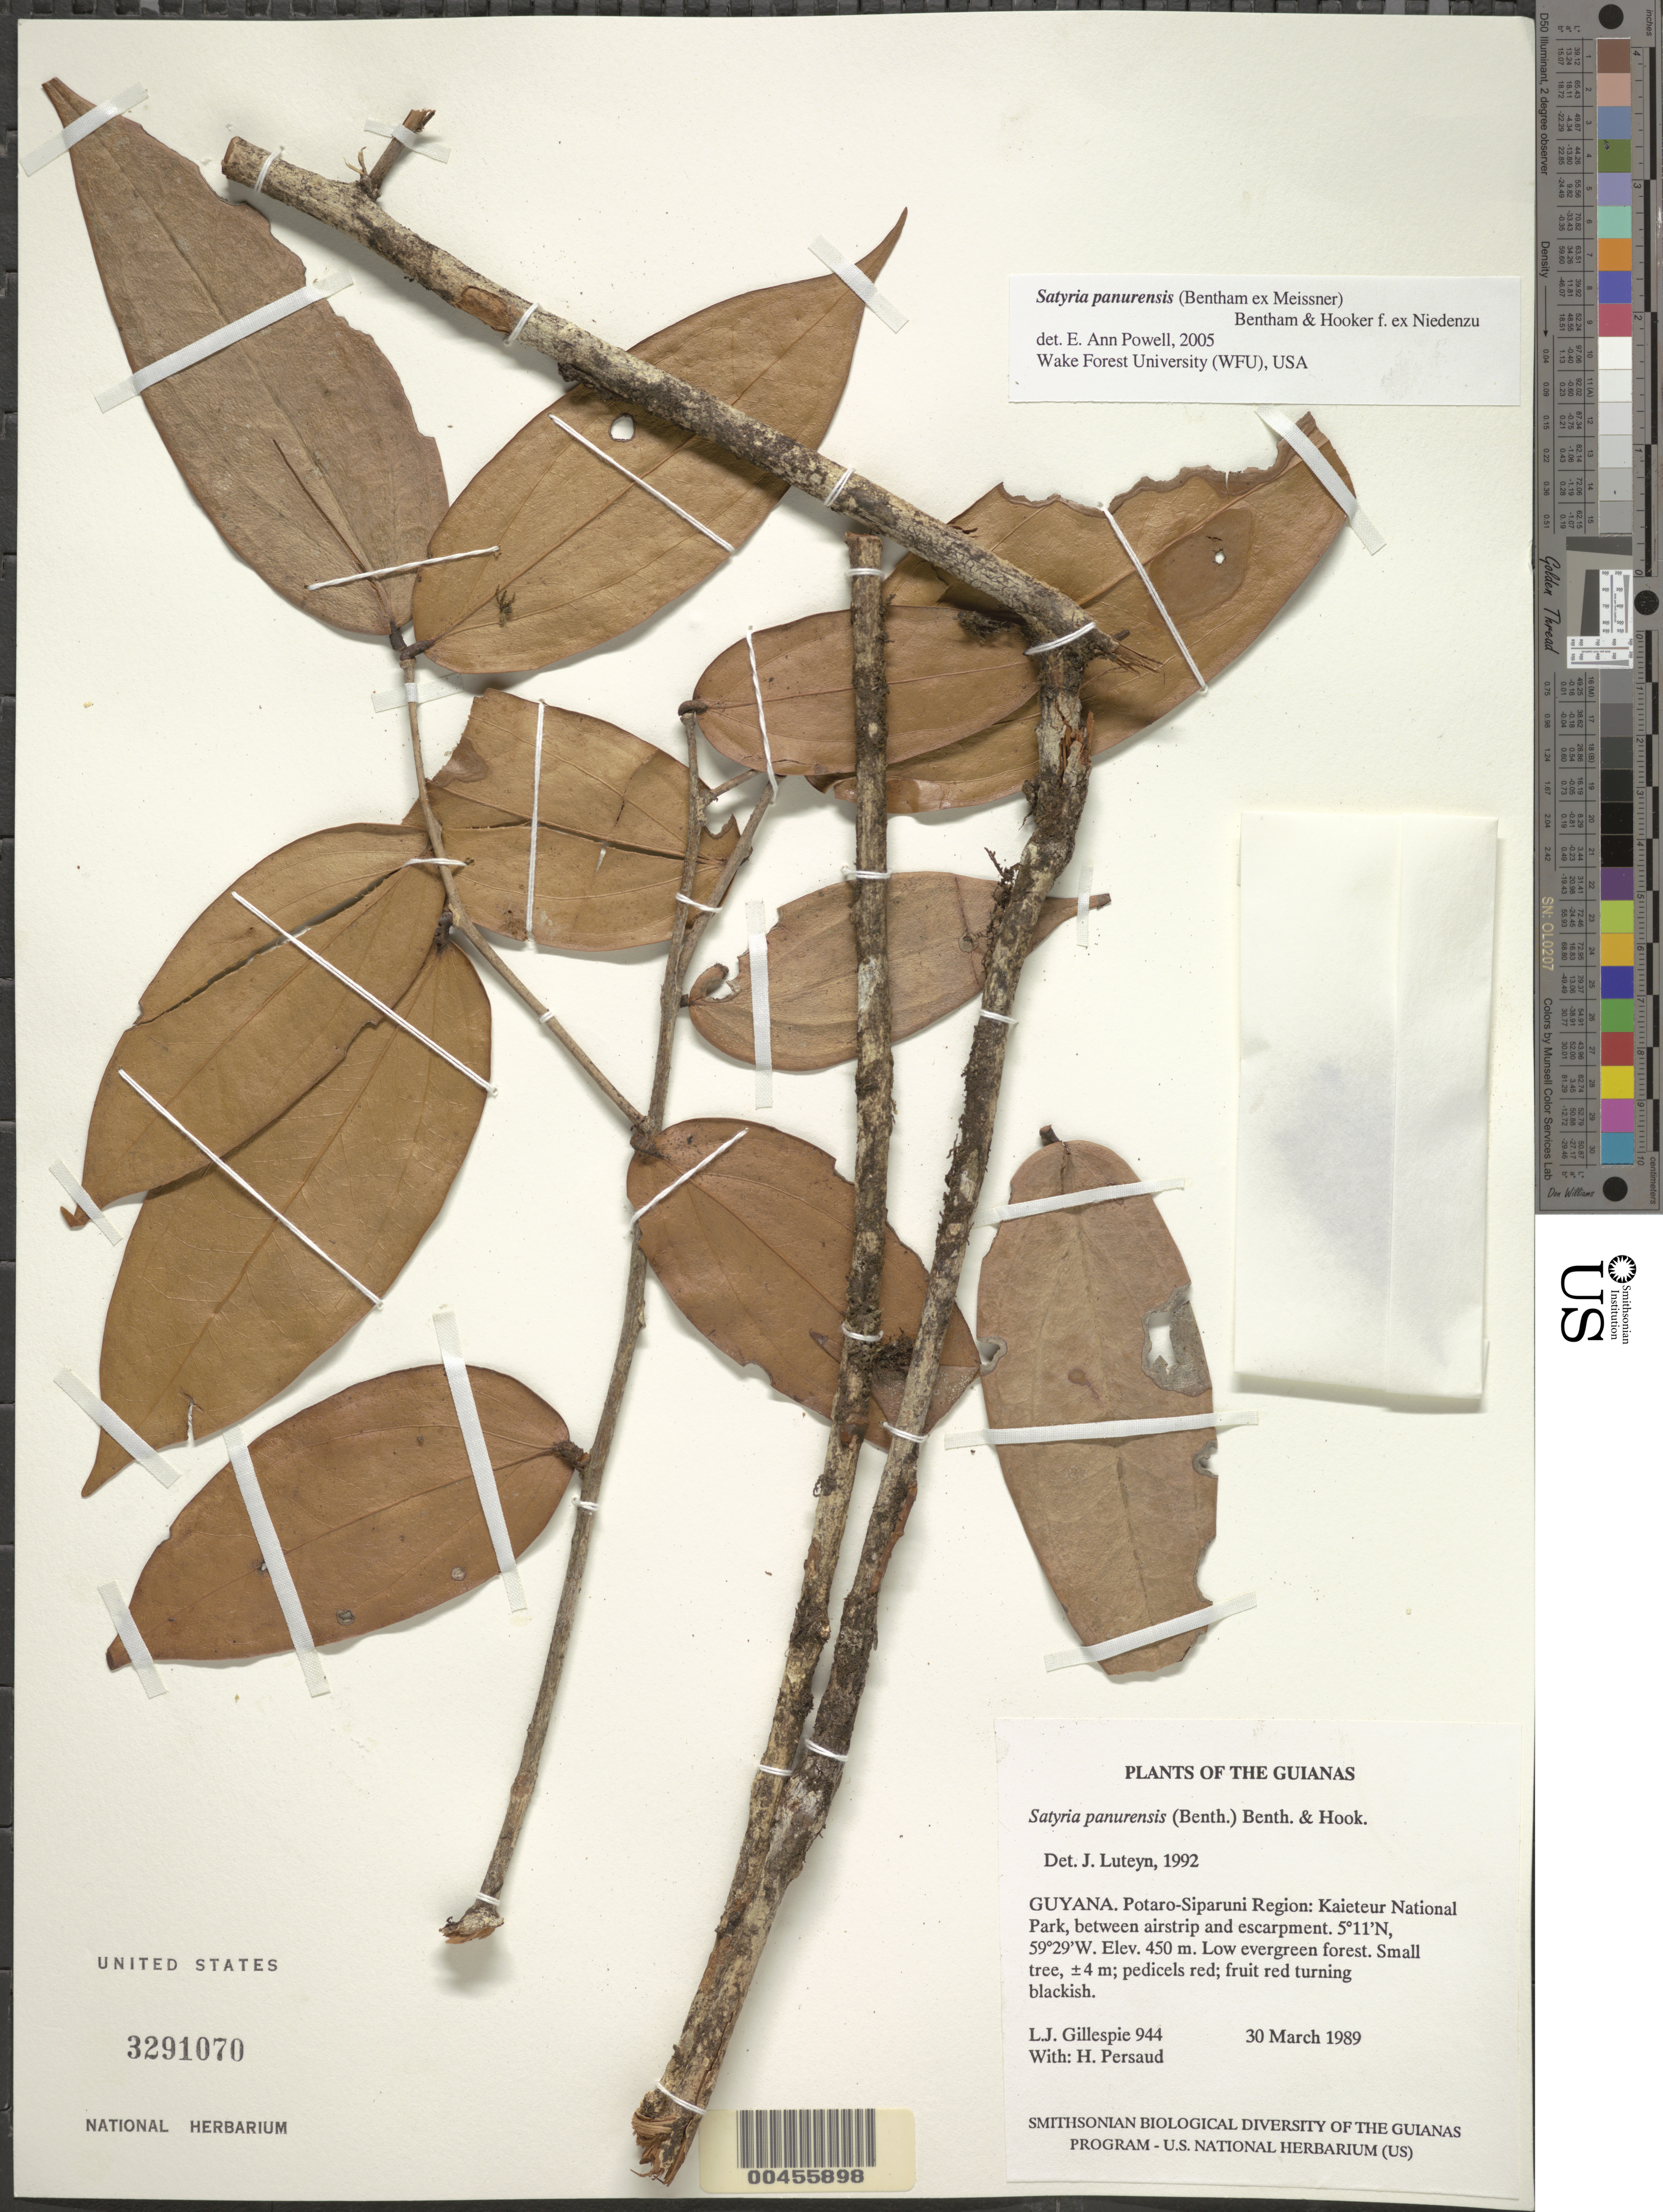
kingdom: Plantae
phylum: Tracheophyta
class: Magnoliopsida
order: Ericales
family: Ericaceae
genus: Satyria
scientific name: Satyria panurensis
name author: (Benth. ex Meisn.) Benth. & Hook. f. ex Nied.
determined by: Luteyn, J. L.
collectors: L. J. Gillespie & H. Persaud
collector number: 944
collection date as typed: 30 March 1989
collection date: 1989-03-30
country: Guyana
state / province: Potaro-Siparuni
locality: Kaieteur National Park, between airstrip and escarpment. ENE of airstrip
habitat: Low evergreen forest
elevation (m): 450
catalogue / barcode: US 3291070